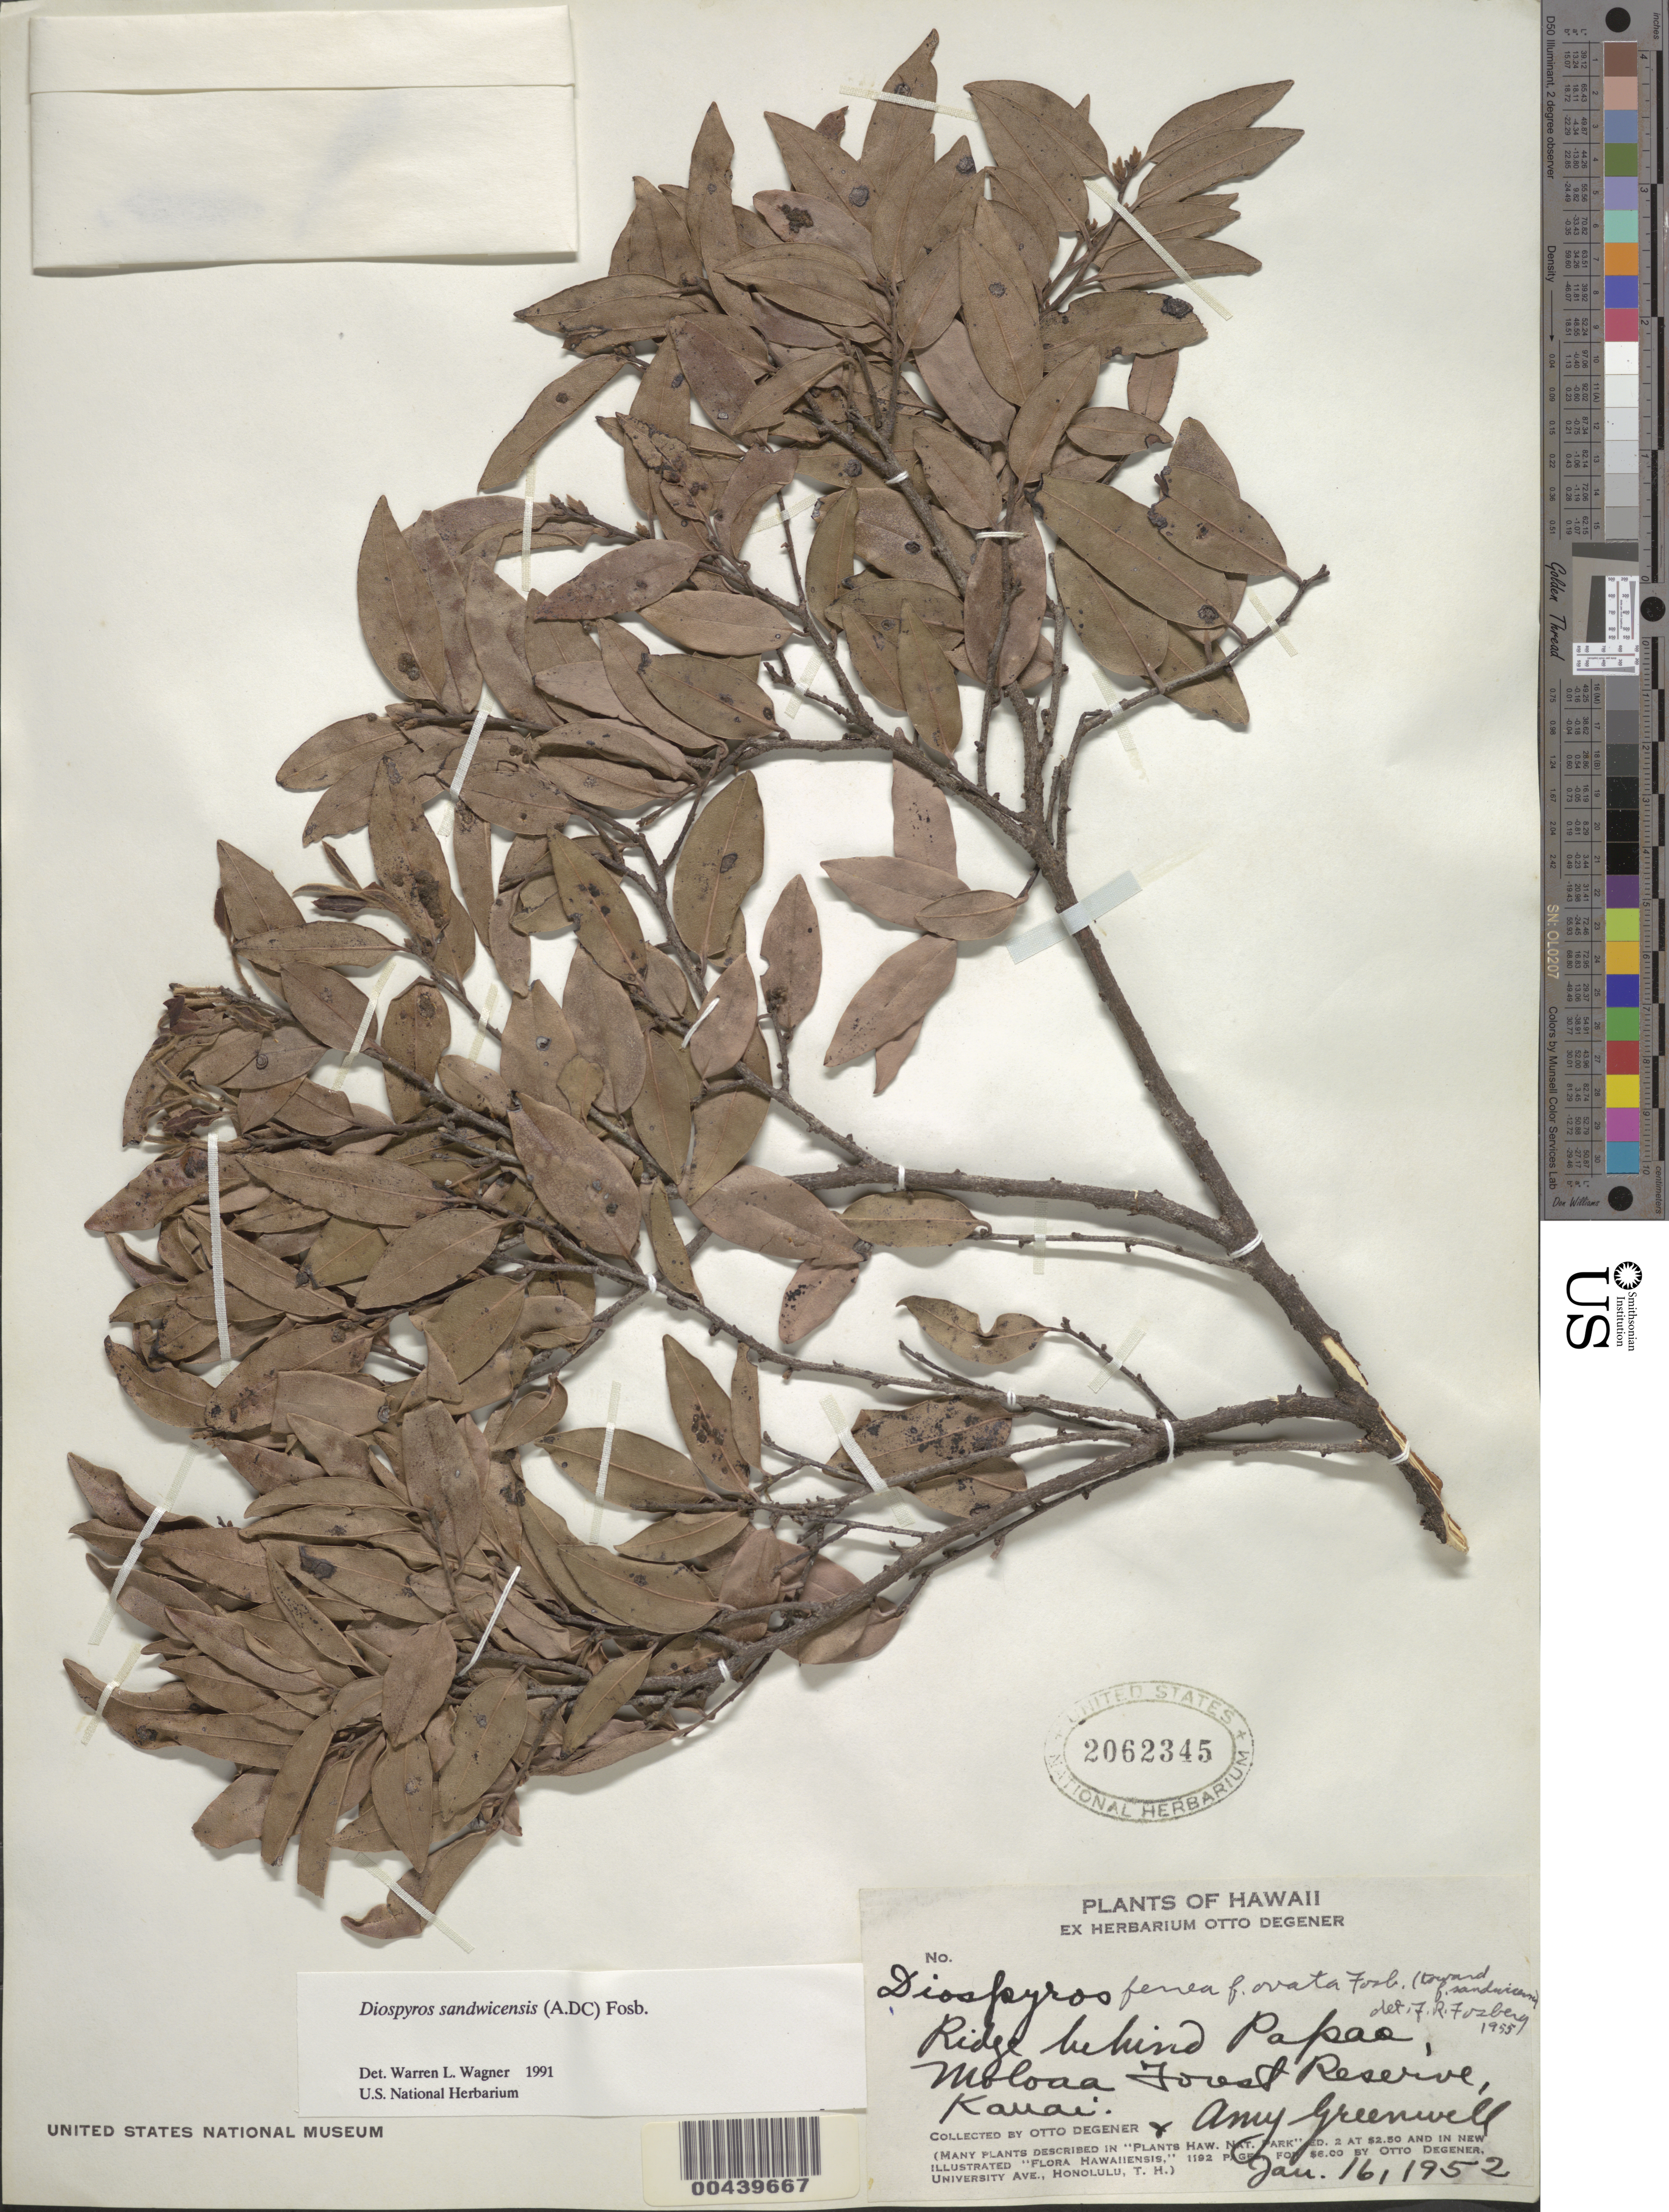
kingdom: Plantae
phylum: Tracheophyta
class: Magnoliopsida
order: Ericales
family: Ebenaceae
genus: Diospyros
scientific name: Diospyros sandwicensis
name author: (A. DC.) Fosberg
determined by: Wagner, W. L., (BOT), Smithsonian Institution - National Museum of Natural History (UNITED STATES)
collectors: O. Degener & A. B. Greenwell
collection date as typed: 16 Jan 1952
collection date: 1952-01-16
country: United States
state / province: Hawaii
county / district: Kauai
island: Kaua'i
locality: Ridge behind Papaa, Moloaa Forest Reserve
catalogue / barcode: US 2062345